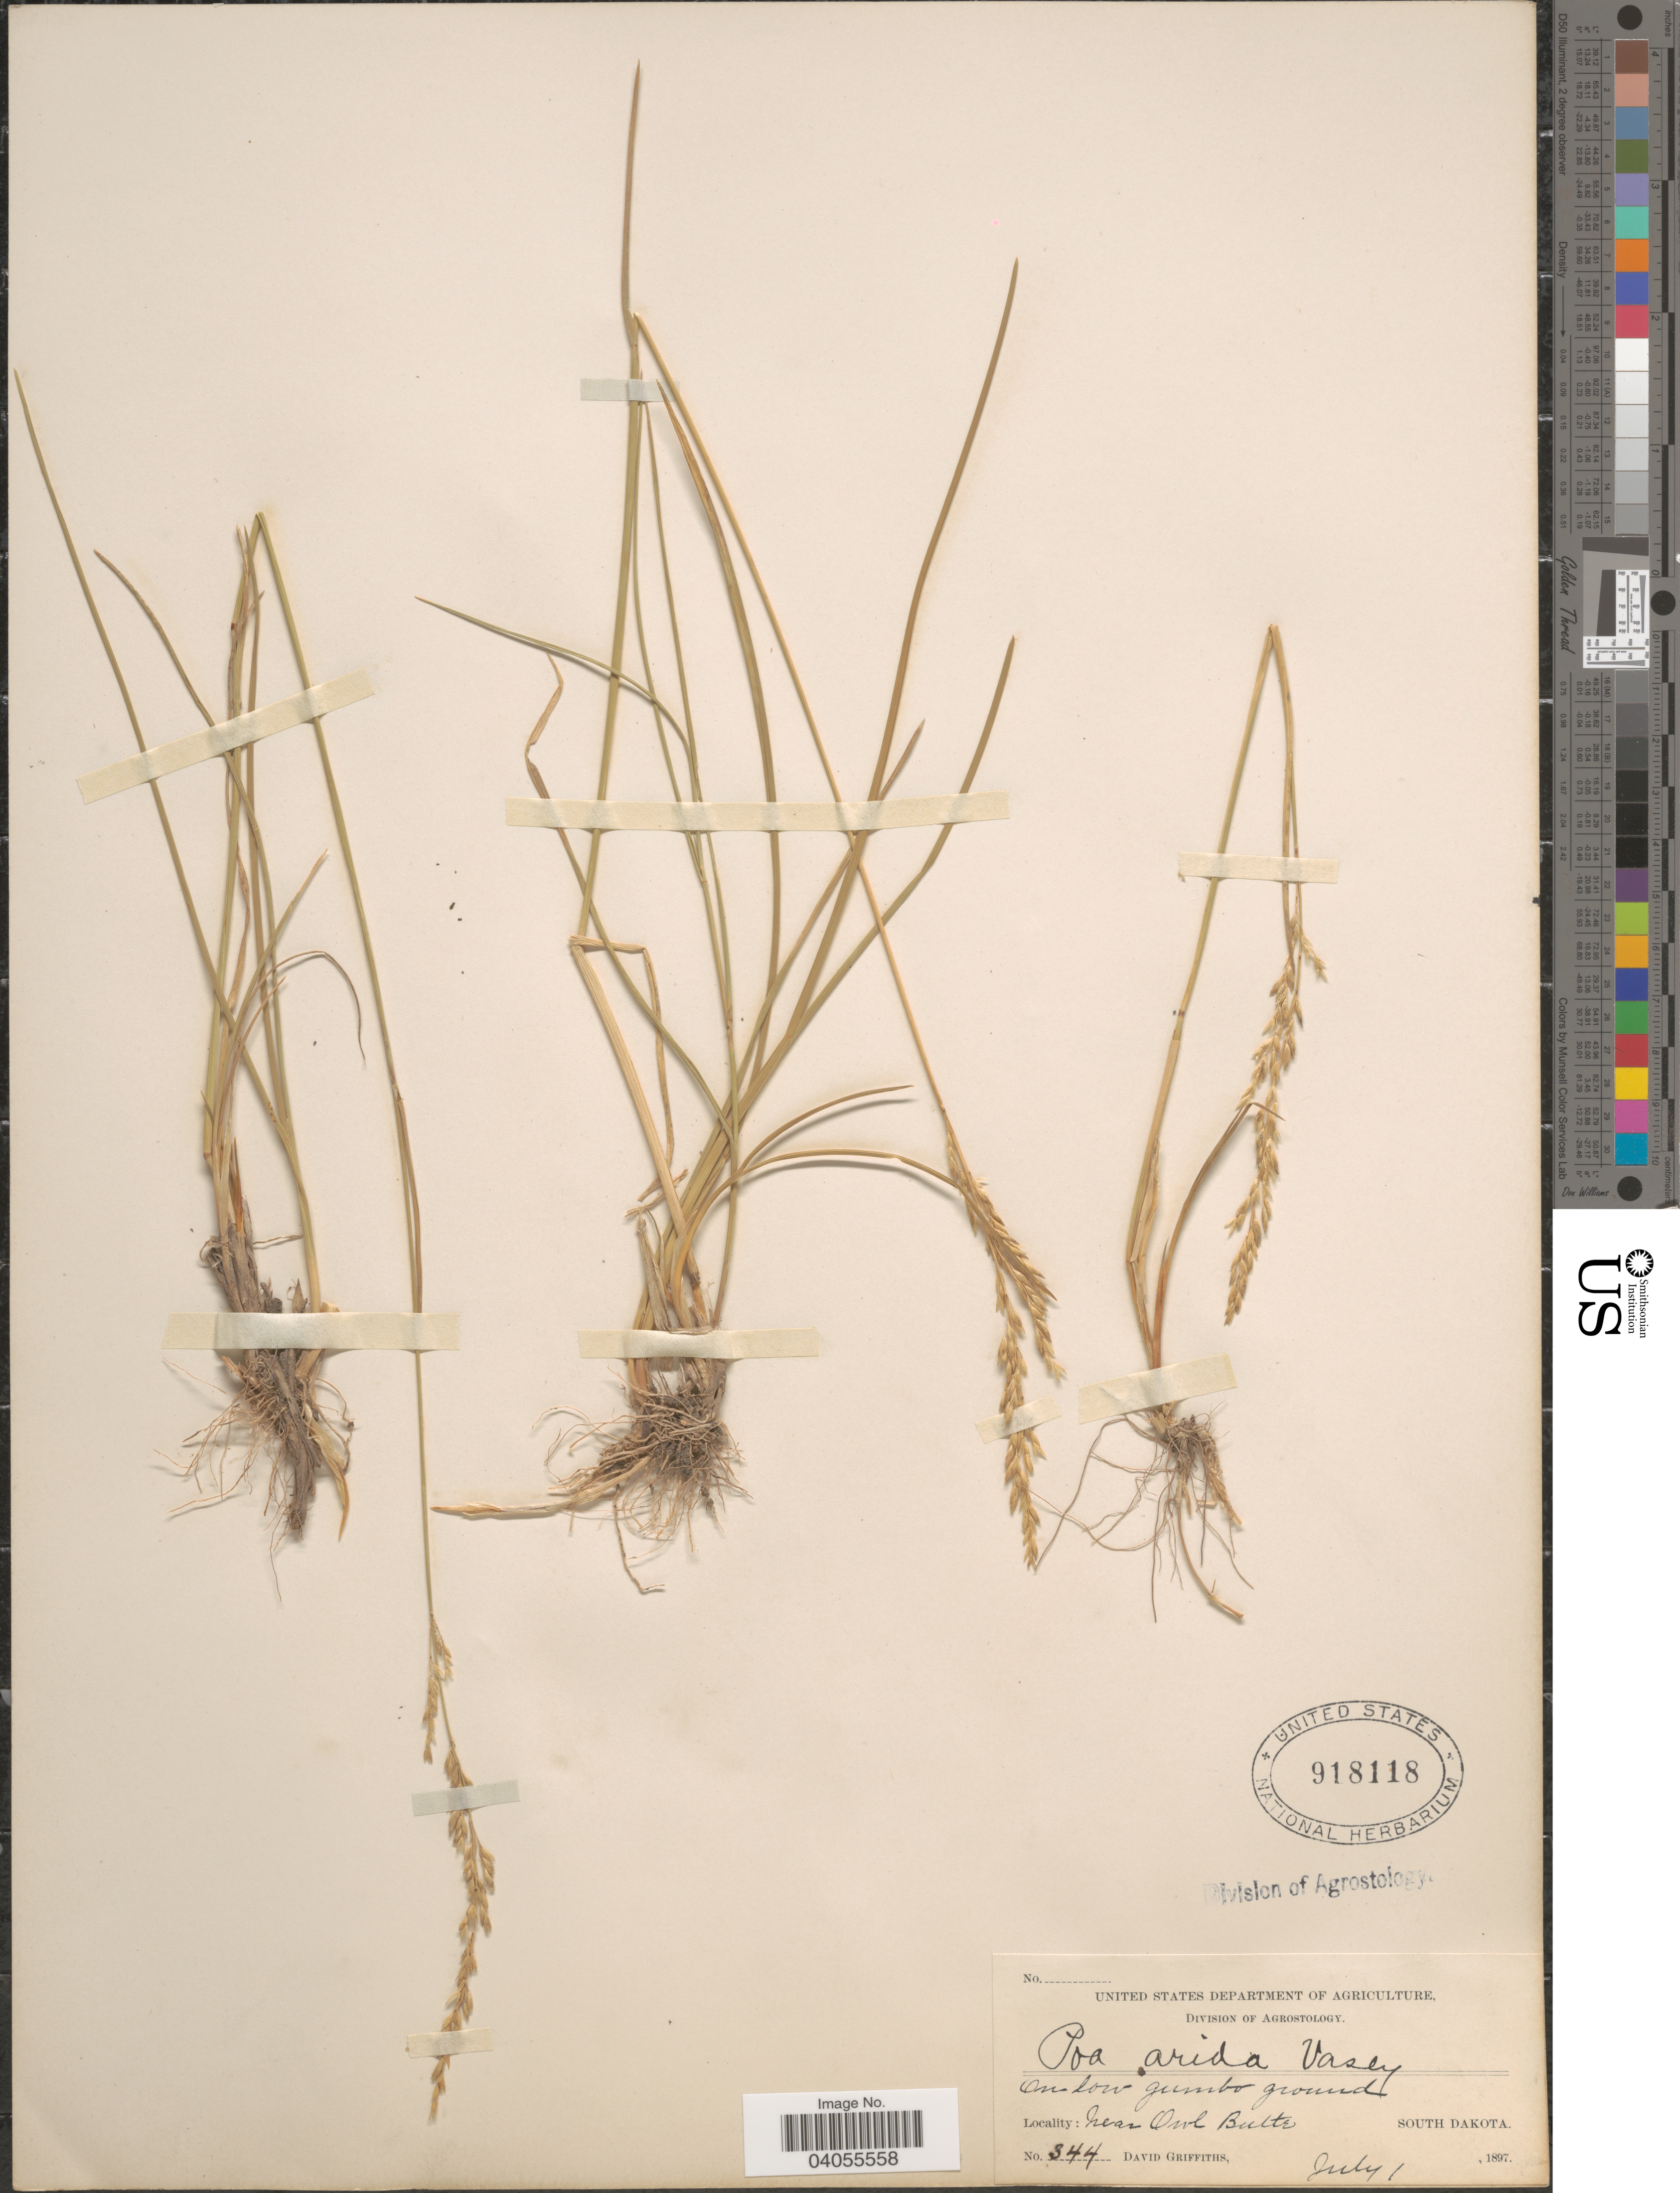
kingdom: Plantae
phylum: Tracheophyta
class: Liliopsida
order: Poales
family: Poaceae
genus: Poa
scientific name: Poa arida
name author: Vasey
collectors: D. Griffiths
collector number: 344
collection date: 1897-07-01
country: United States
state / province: South Dakota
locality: Near Owl Butte.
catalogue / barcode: US 918118